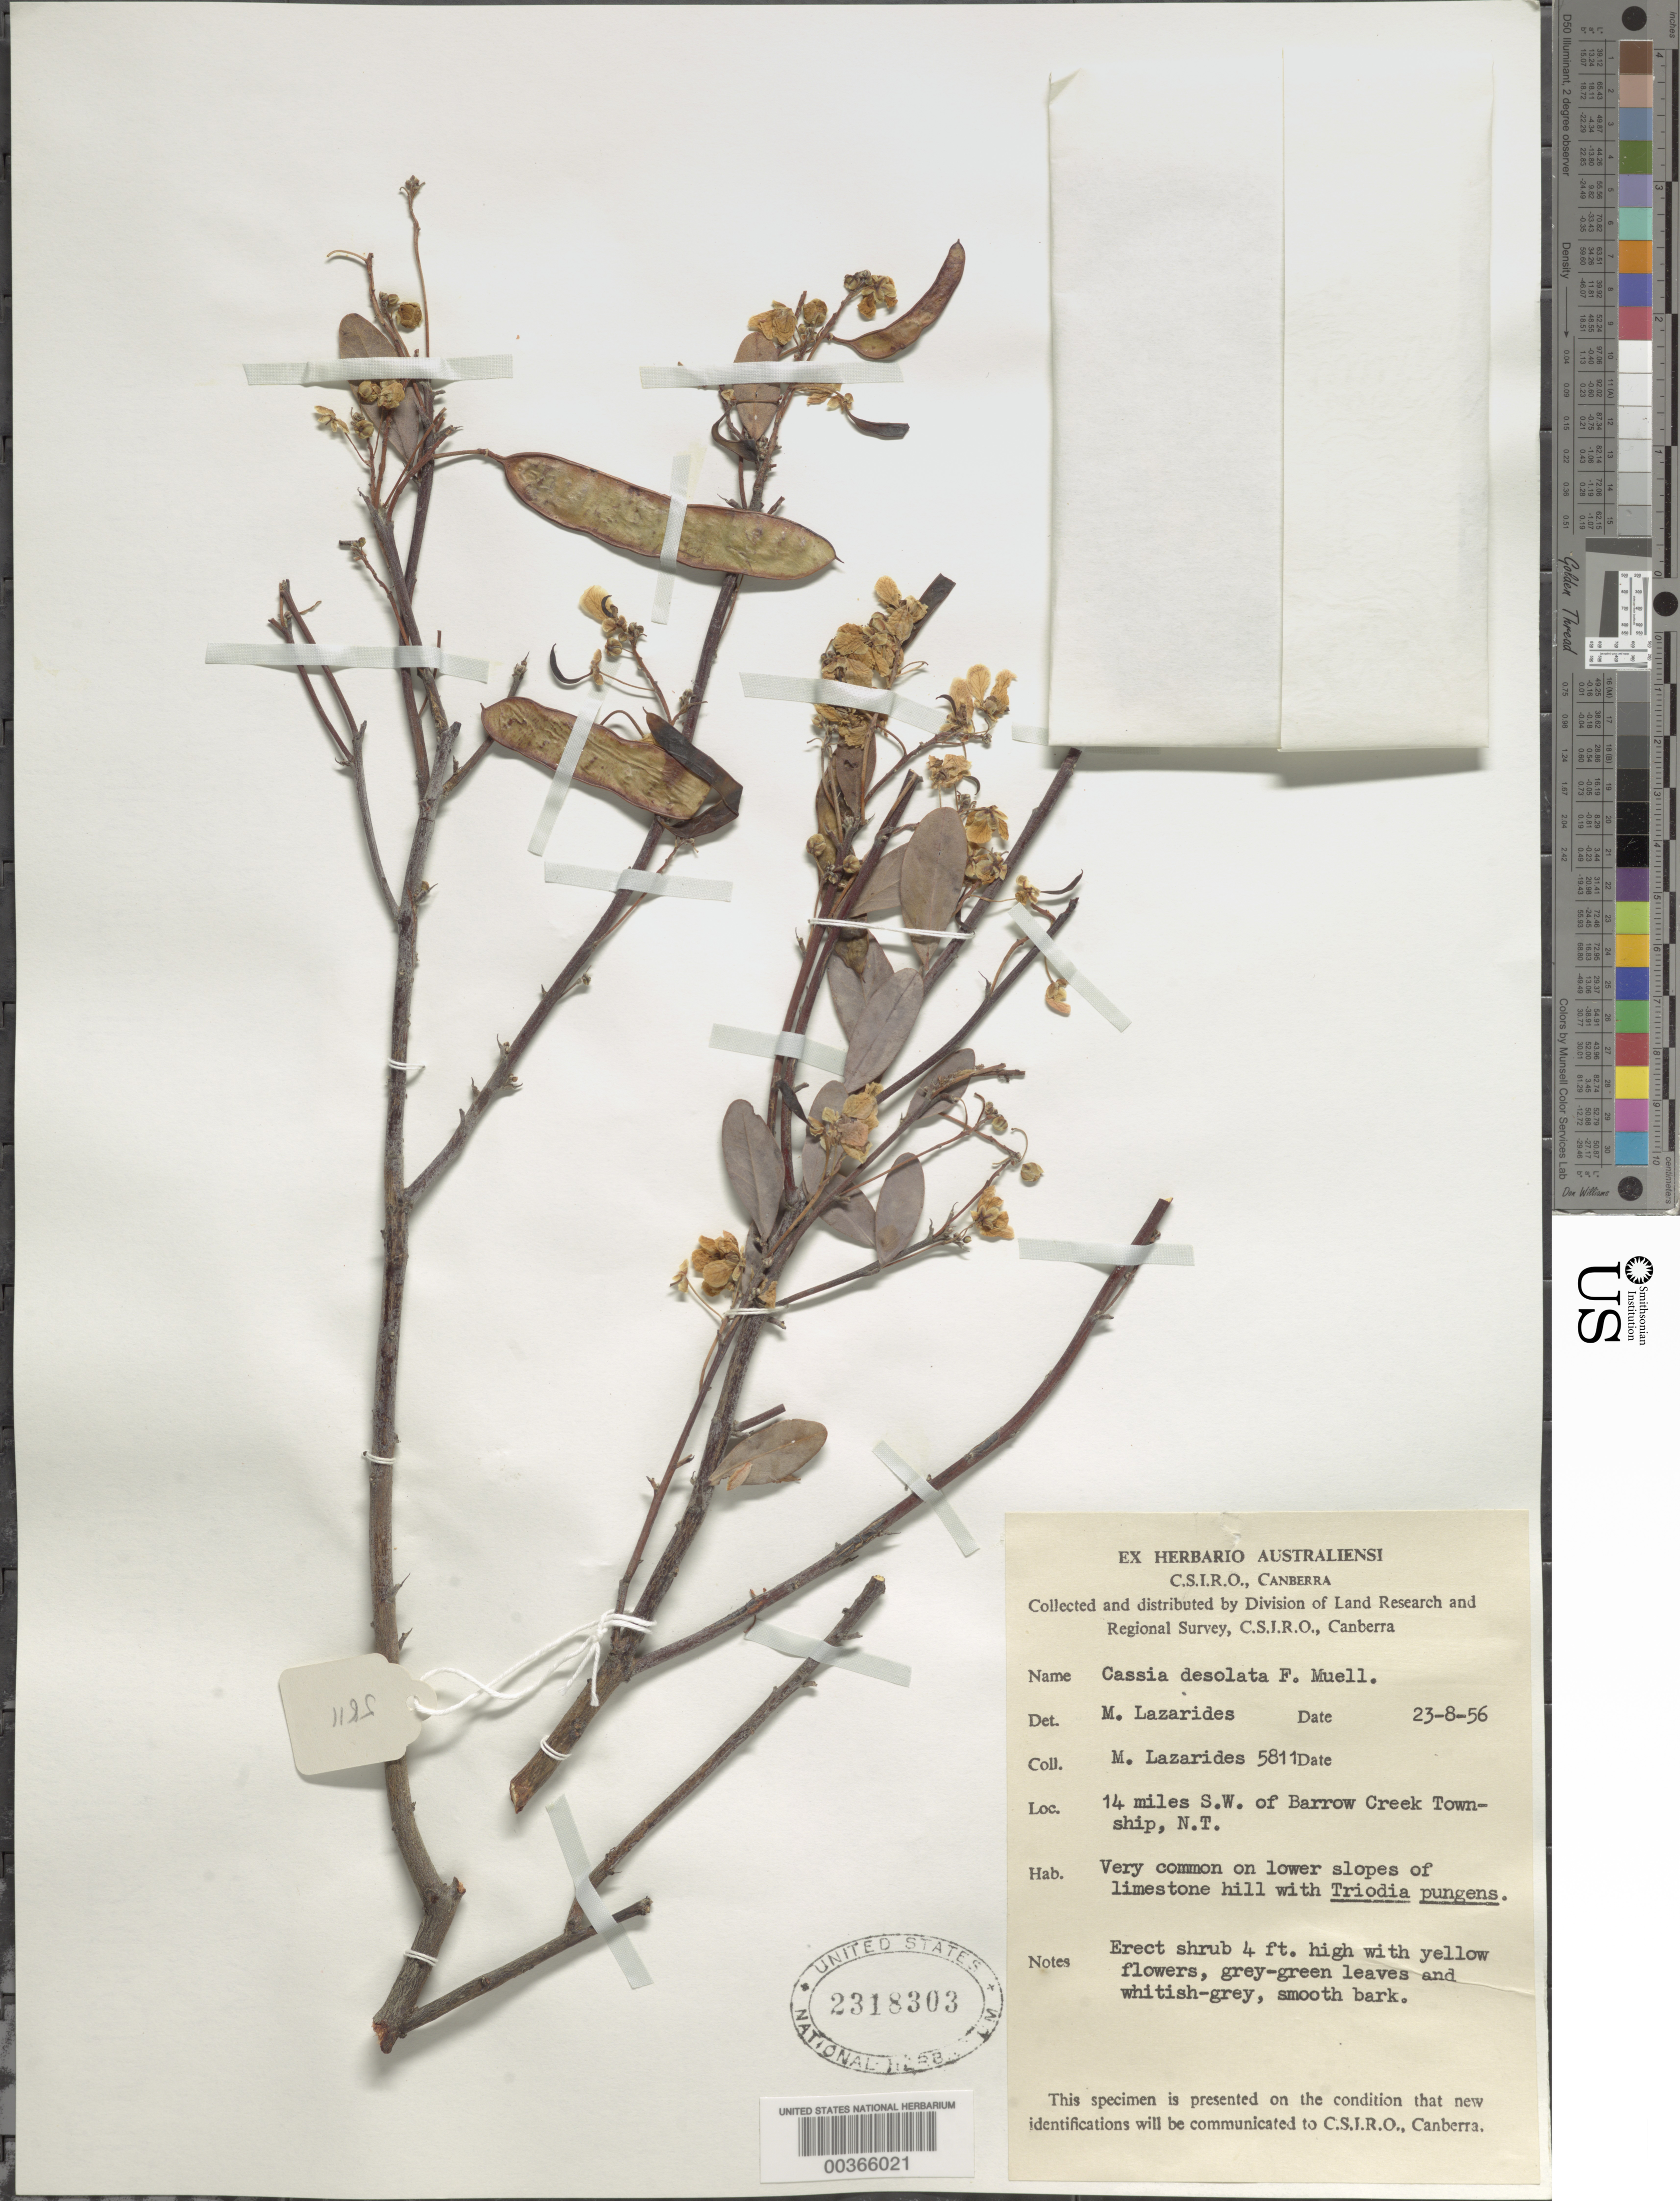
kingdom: Plantae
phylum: Tracheophyta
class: Magnoliopsida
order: Fabales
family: Fabaceae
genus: Senna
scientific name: Senna artemisioides subsp. x sturtii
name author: (R. Br.) Randell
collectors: M. Lazarides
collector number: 5811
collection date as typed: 23 Aug 1956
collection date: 1956-08-23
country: Australia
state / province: Northern Territory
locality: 14mi sw of barrow creek township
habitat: On lower slopes of limestone hill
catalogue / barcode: US 2318303